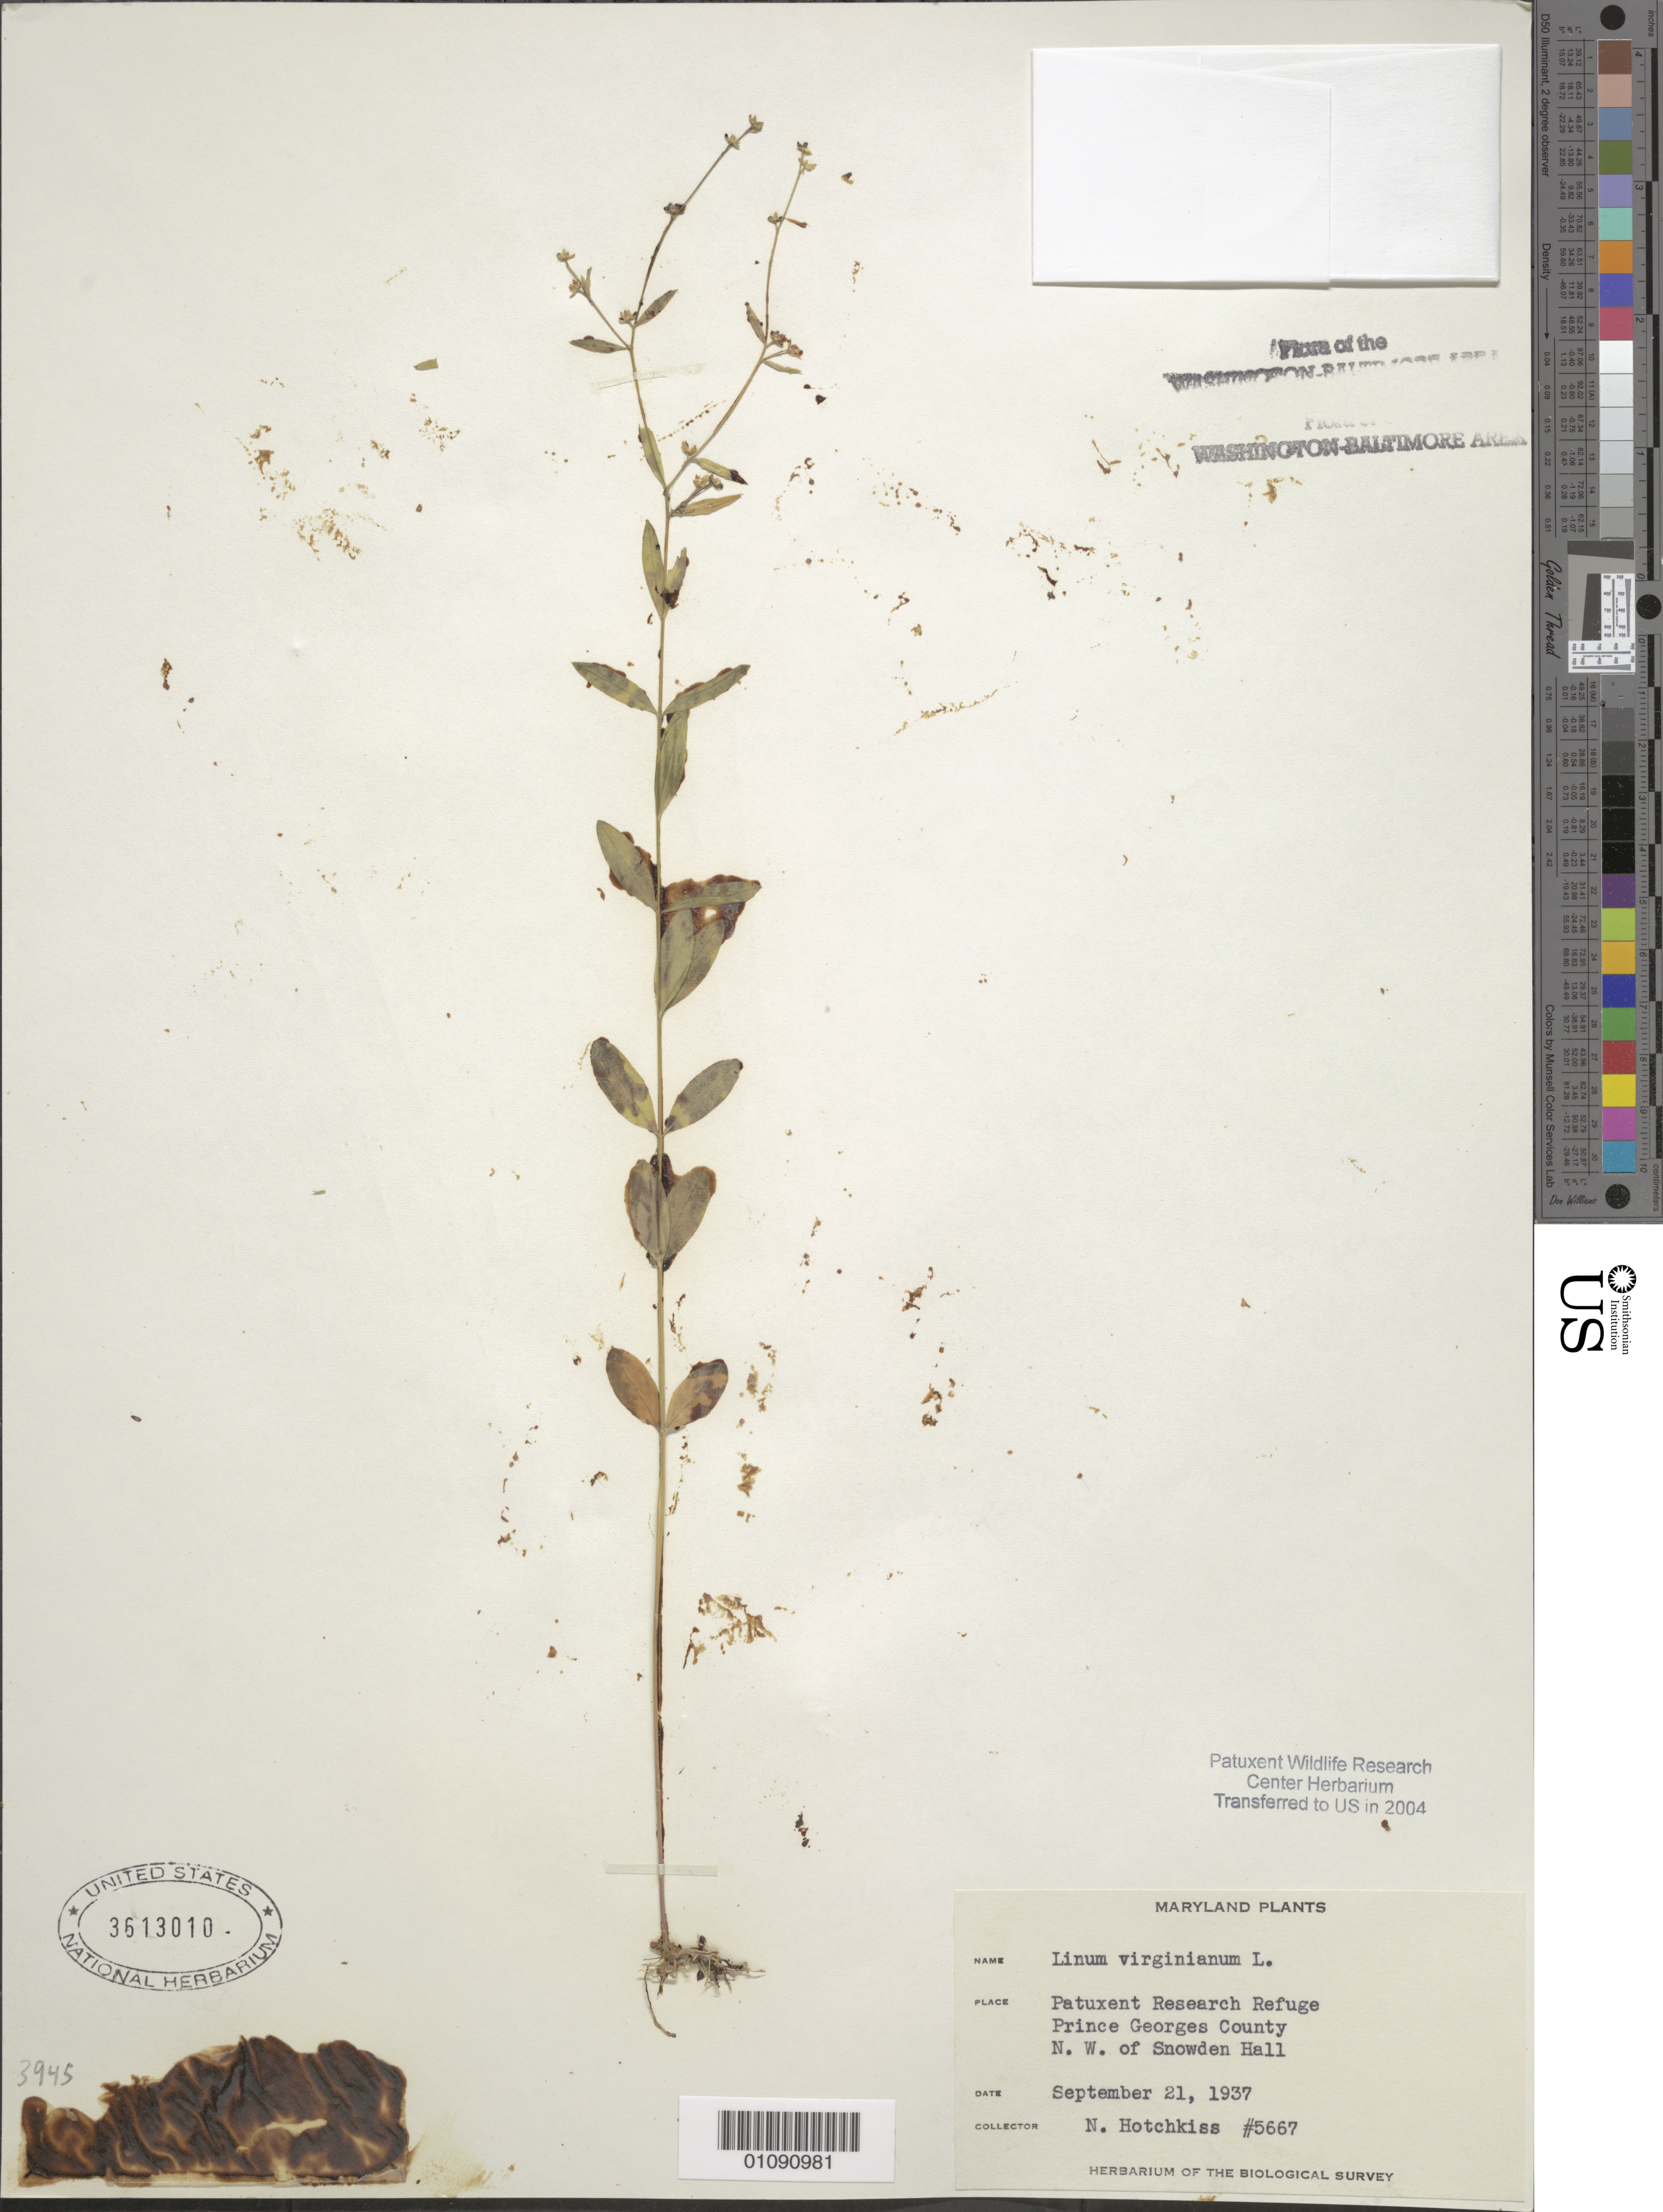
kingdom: Plantae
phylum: Tracheophyta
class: Magnoliopsida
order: Malpighiales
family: Linaceae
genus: Linum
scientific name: Linum virginianum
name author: L.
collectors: N. Hotchkiss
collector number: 5667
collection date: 1937-09-21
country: United States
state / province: Maryland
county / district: Prince George's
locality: Patuxent Wildlife Refuge. N.W. of Snowden Hall.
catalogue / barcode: US 3613010